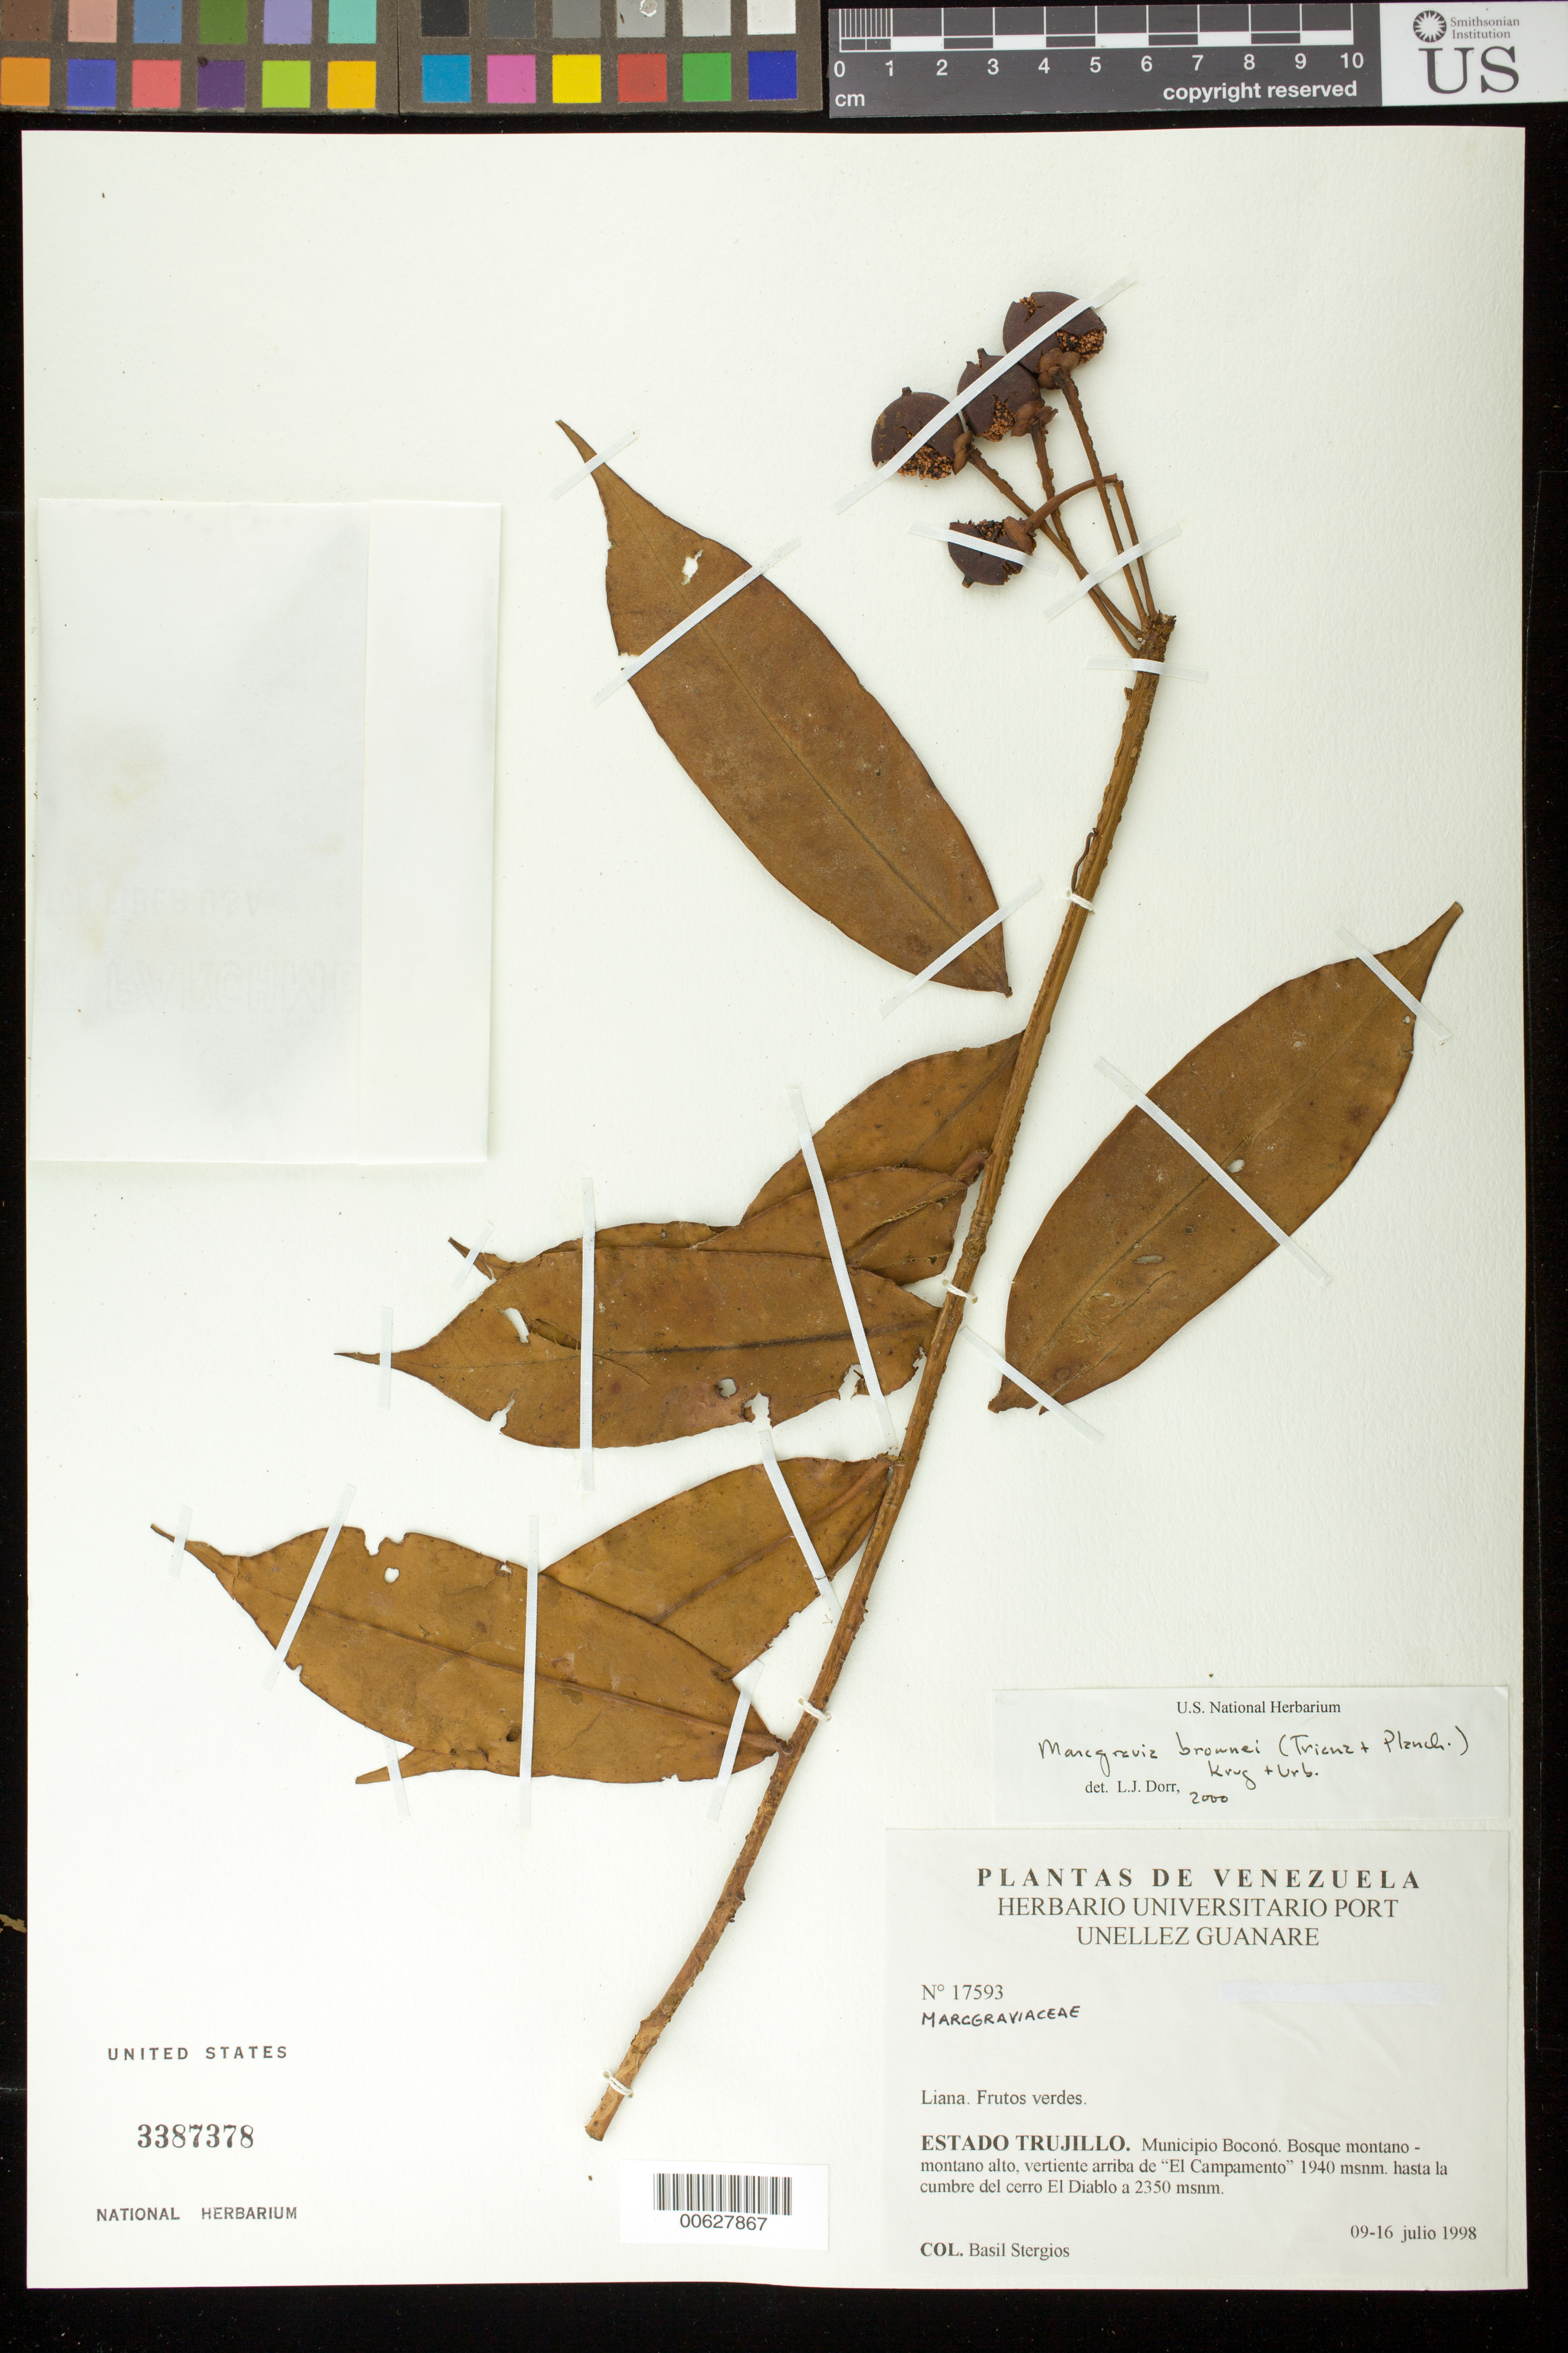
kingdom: Plantae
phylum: Tracheophyta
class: Magnoliopsida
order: Ericales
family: Marcgraviaceae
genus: Marcgravia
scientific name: Marcgravia brownei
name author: (Triana & Planch.) Krug & Urb.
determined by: Dorr, L. J., (BOT), Smithsonian Institution - National Museum of Natural History (UNITED STATES)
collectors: B. G. Stergios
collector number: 17593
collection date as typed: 09 Jul 1998 to 16 Jul 1998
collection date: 1998-07-09/1998-07-16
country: Venezuela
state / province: Trujillo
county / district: Boconó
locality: Vertiente arriba de El Campamento 1940 m hasta la cumbre del cerro El Diablo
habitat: Bosque montano - montano alto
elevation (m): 1900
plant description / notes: PORT, US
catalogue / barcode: US 3387378